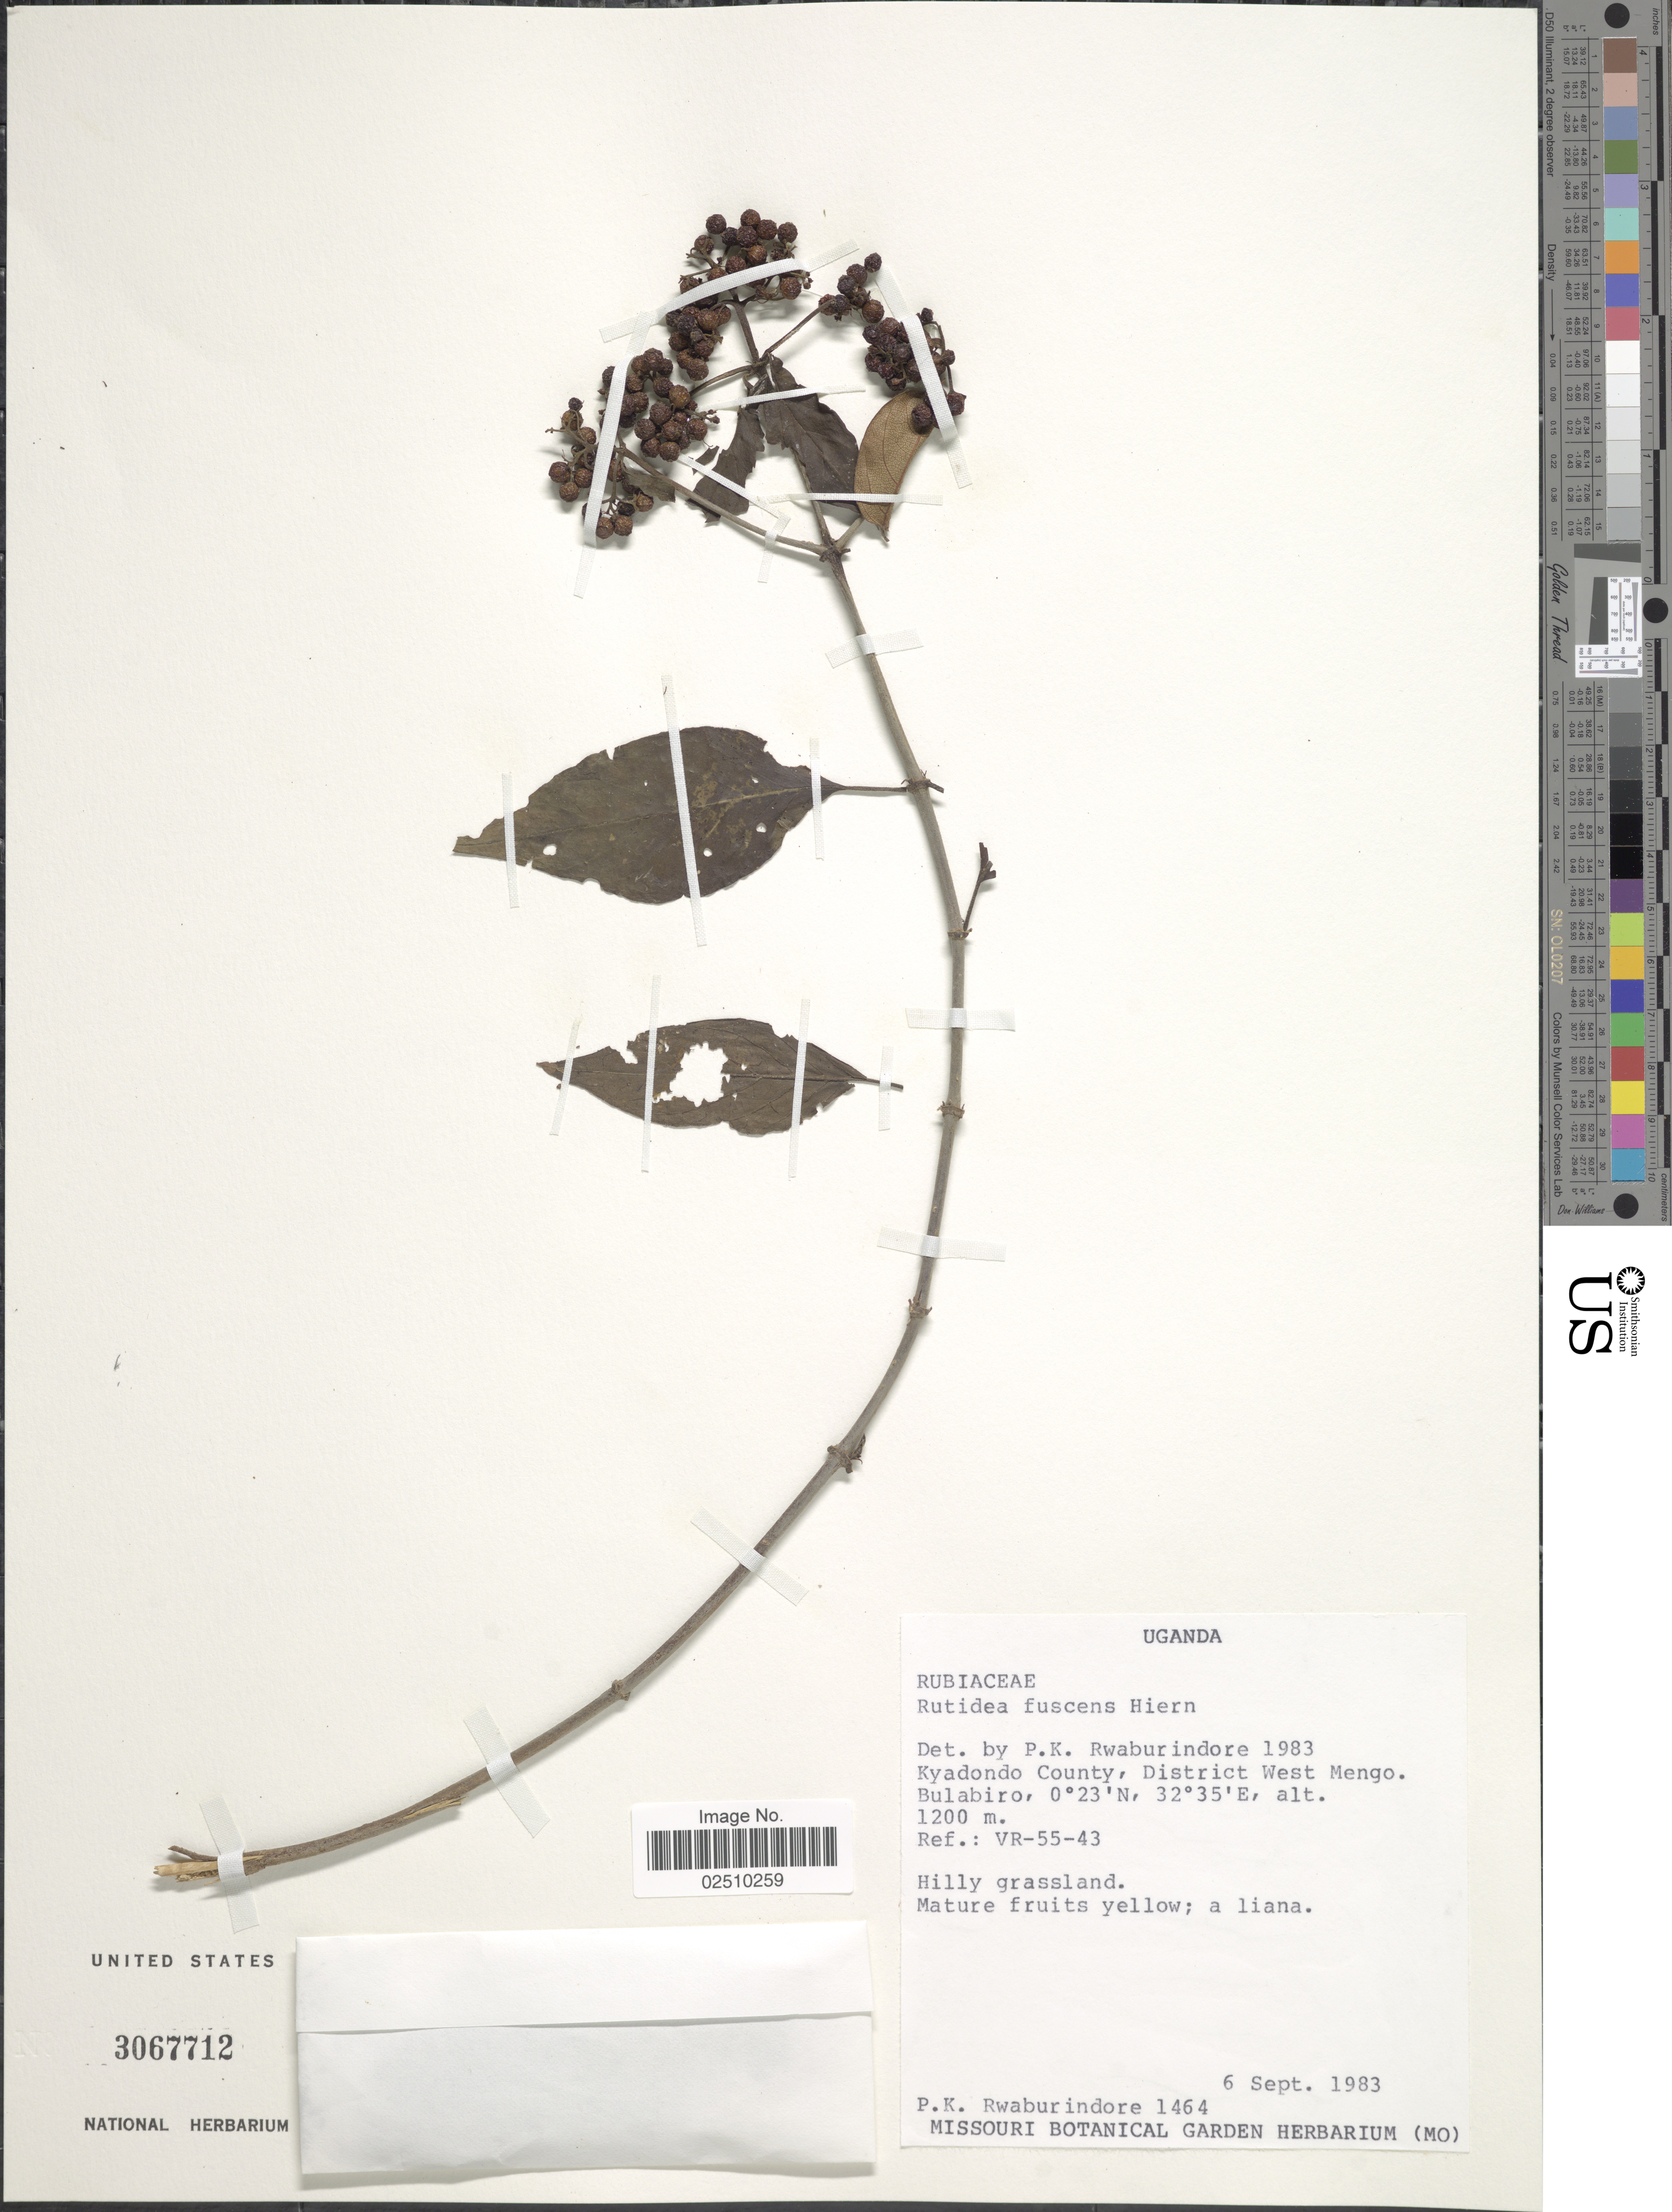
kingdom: Plantae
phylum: Tracheophyta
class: Magnoliopsida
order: Gentianales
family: Rubiaceae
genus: Rutidea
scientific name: Rutidea fuscescens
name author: Hiern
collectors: P. Rwaburindore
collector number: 1464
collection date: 1983-09-06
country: Uganda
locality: Kyadondo County, District West Mengo, Bulabiro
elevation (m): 1200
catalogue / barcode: US 3067712